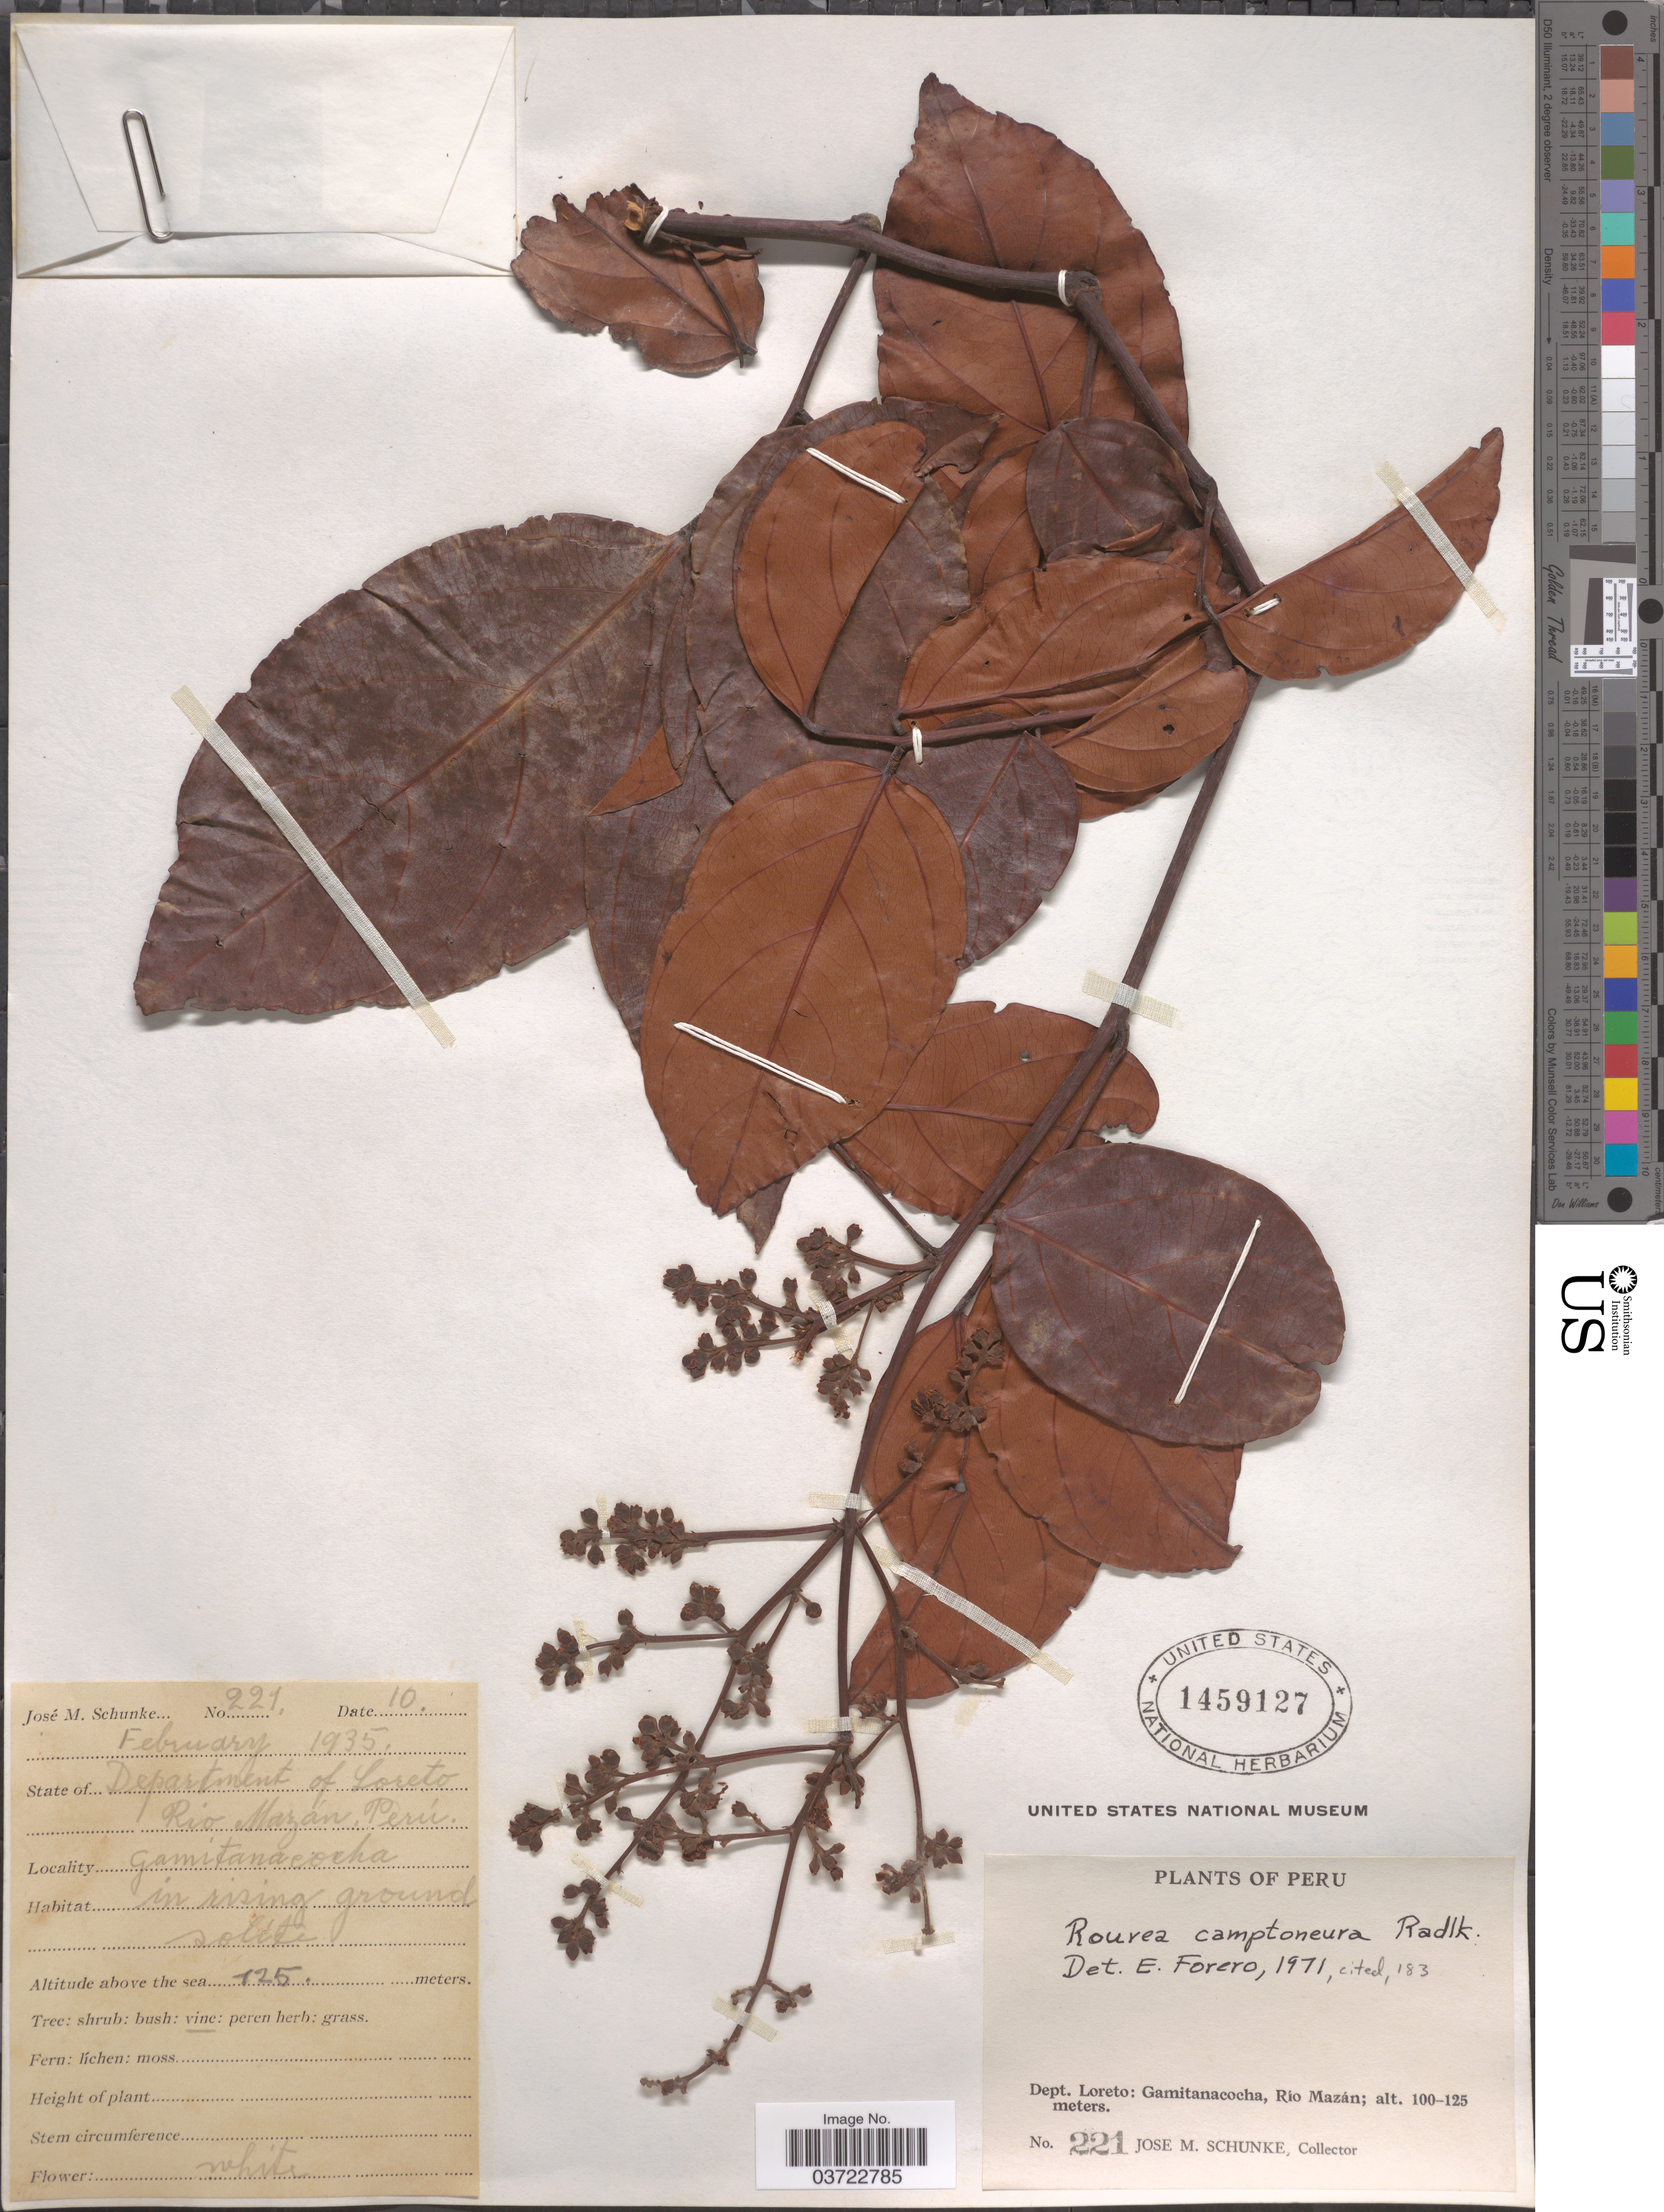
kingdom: Plantae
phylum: Tracheophyta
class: Magnoliopsida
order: Oxalidales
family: Connaraceae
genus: Rourea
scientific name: Rourea camptoneura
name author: Radlk.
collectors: J. M. Schunke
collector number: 221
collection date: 1935-02-10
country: Peru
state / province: Loreto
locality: Department of Loreto: Gamitancocha, Río Mazán.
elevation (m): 125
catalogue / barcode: US 1459127